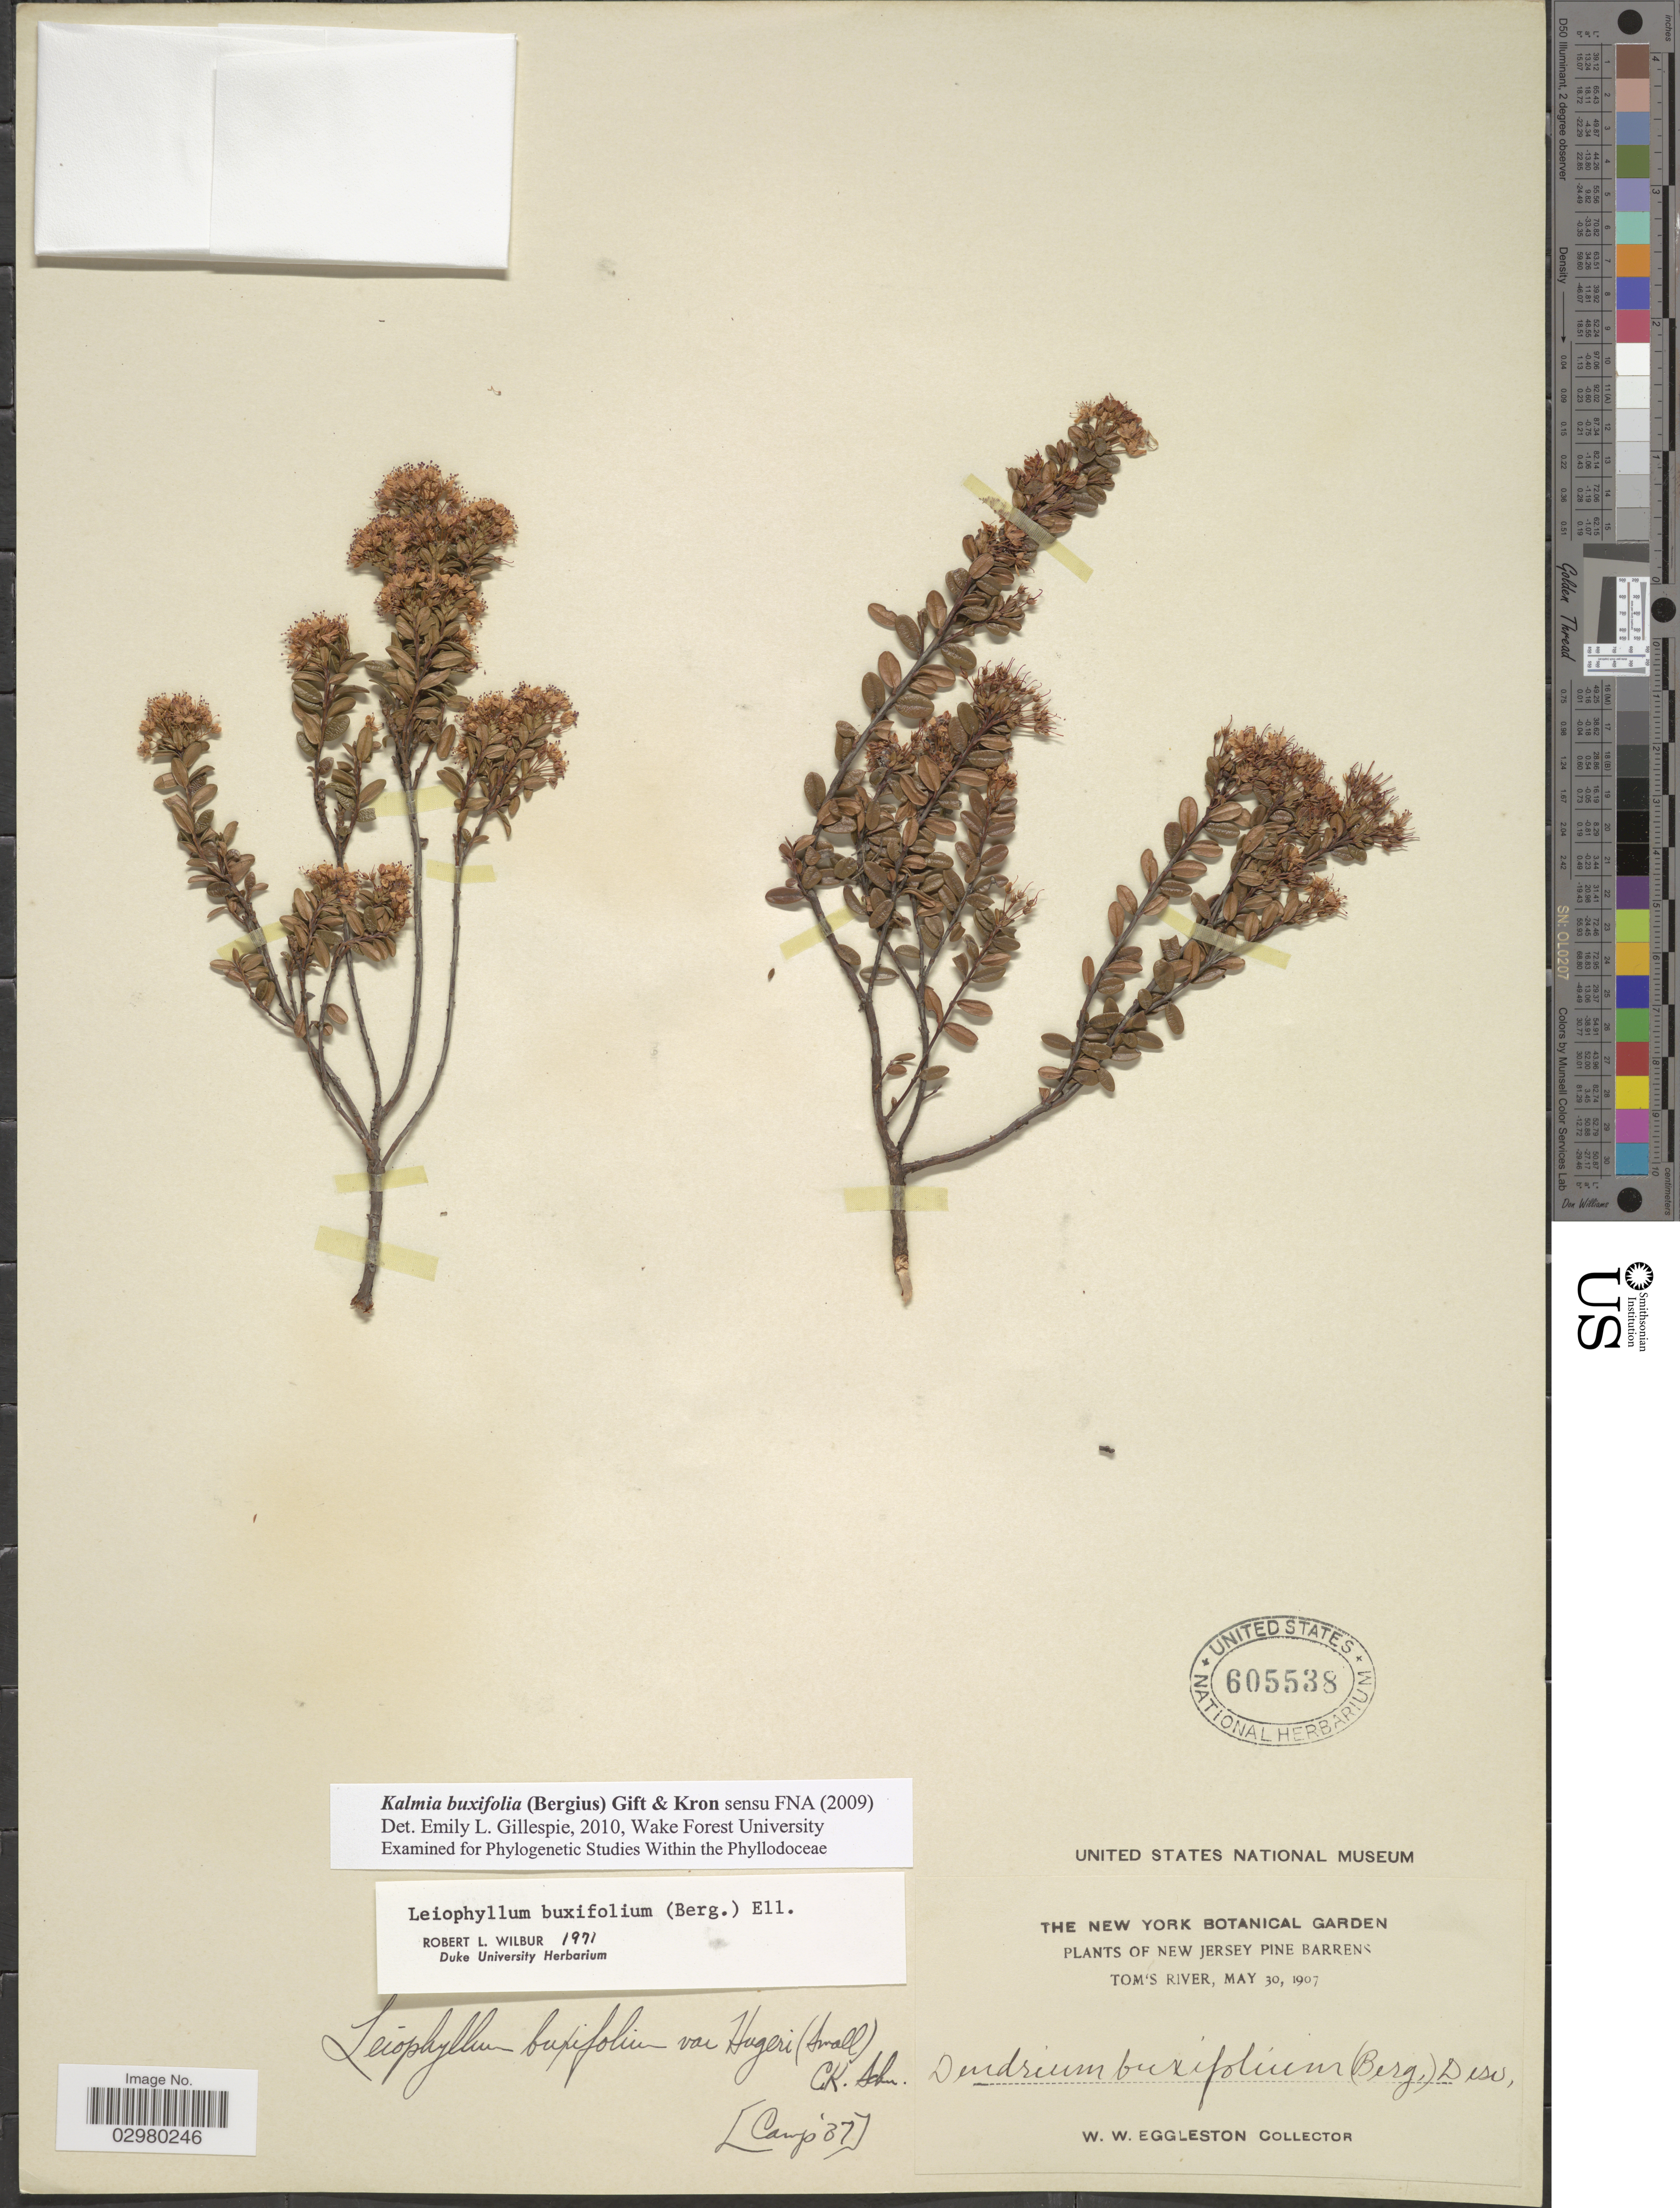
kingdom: Plantae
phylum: Tracheophyta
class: Magnoliopsida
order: Ericales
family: Ericaceae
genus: Leiophyllum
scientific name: Leiophyllum buxifolium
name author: (Bergius) Elliott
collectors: W. W. Eggleston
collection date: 1907-05-30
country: United States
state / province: New Jersey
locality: New Jersey Pine Barrens. Tom's River.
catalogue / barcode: US 605538